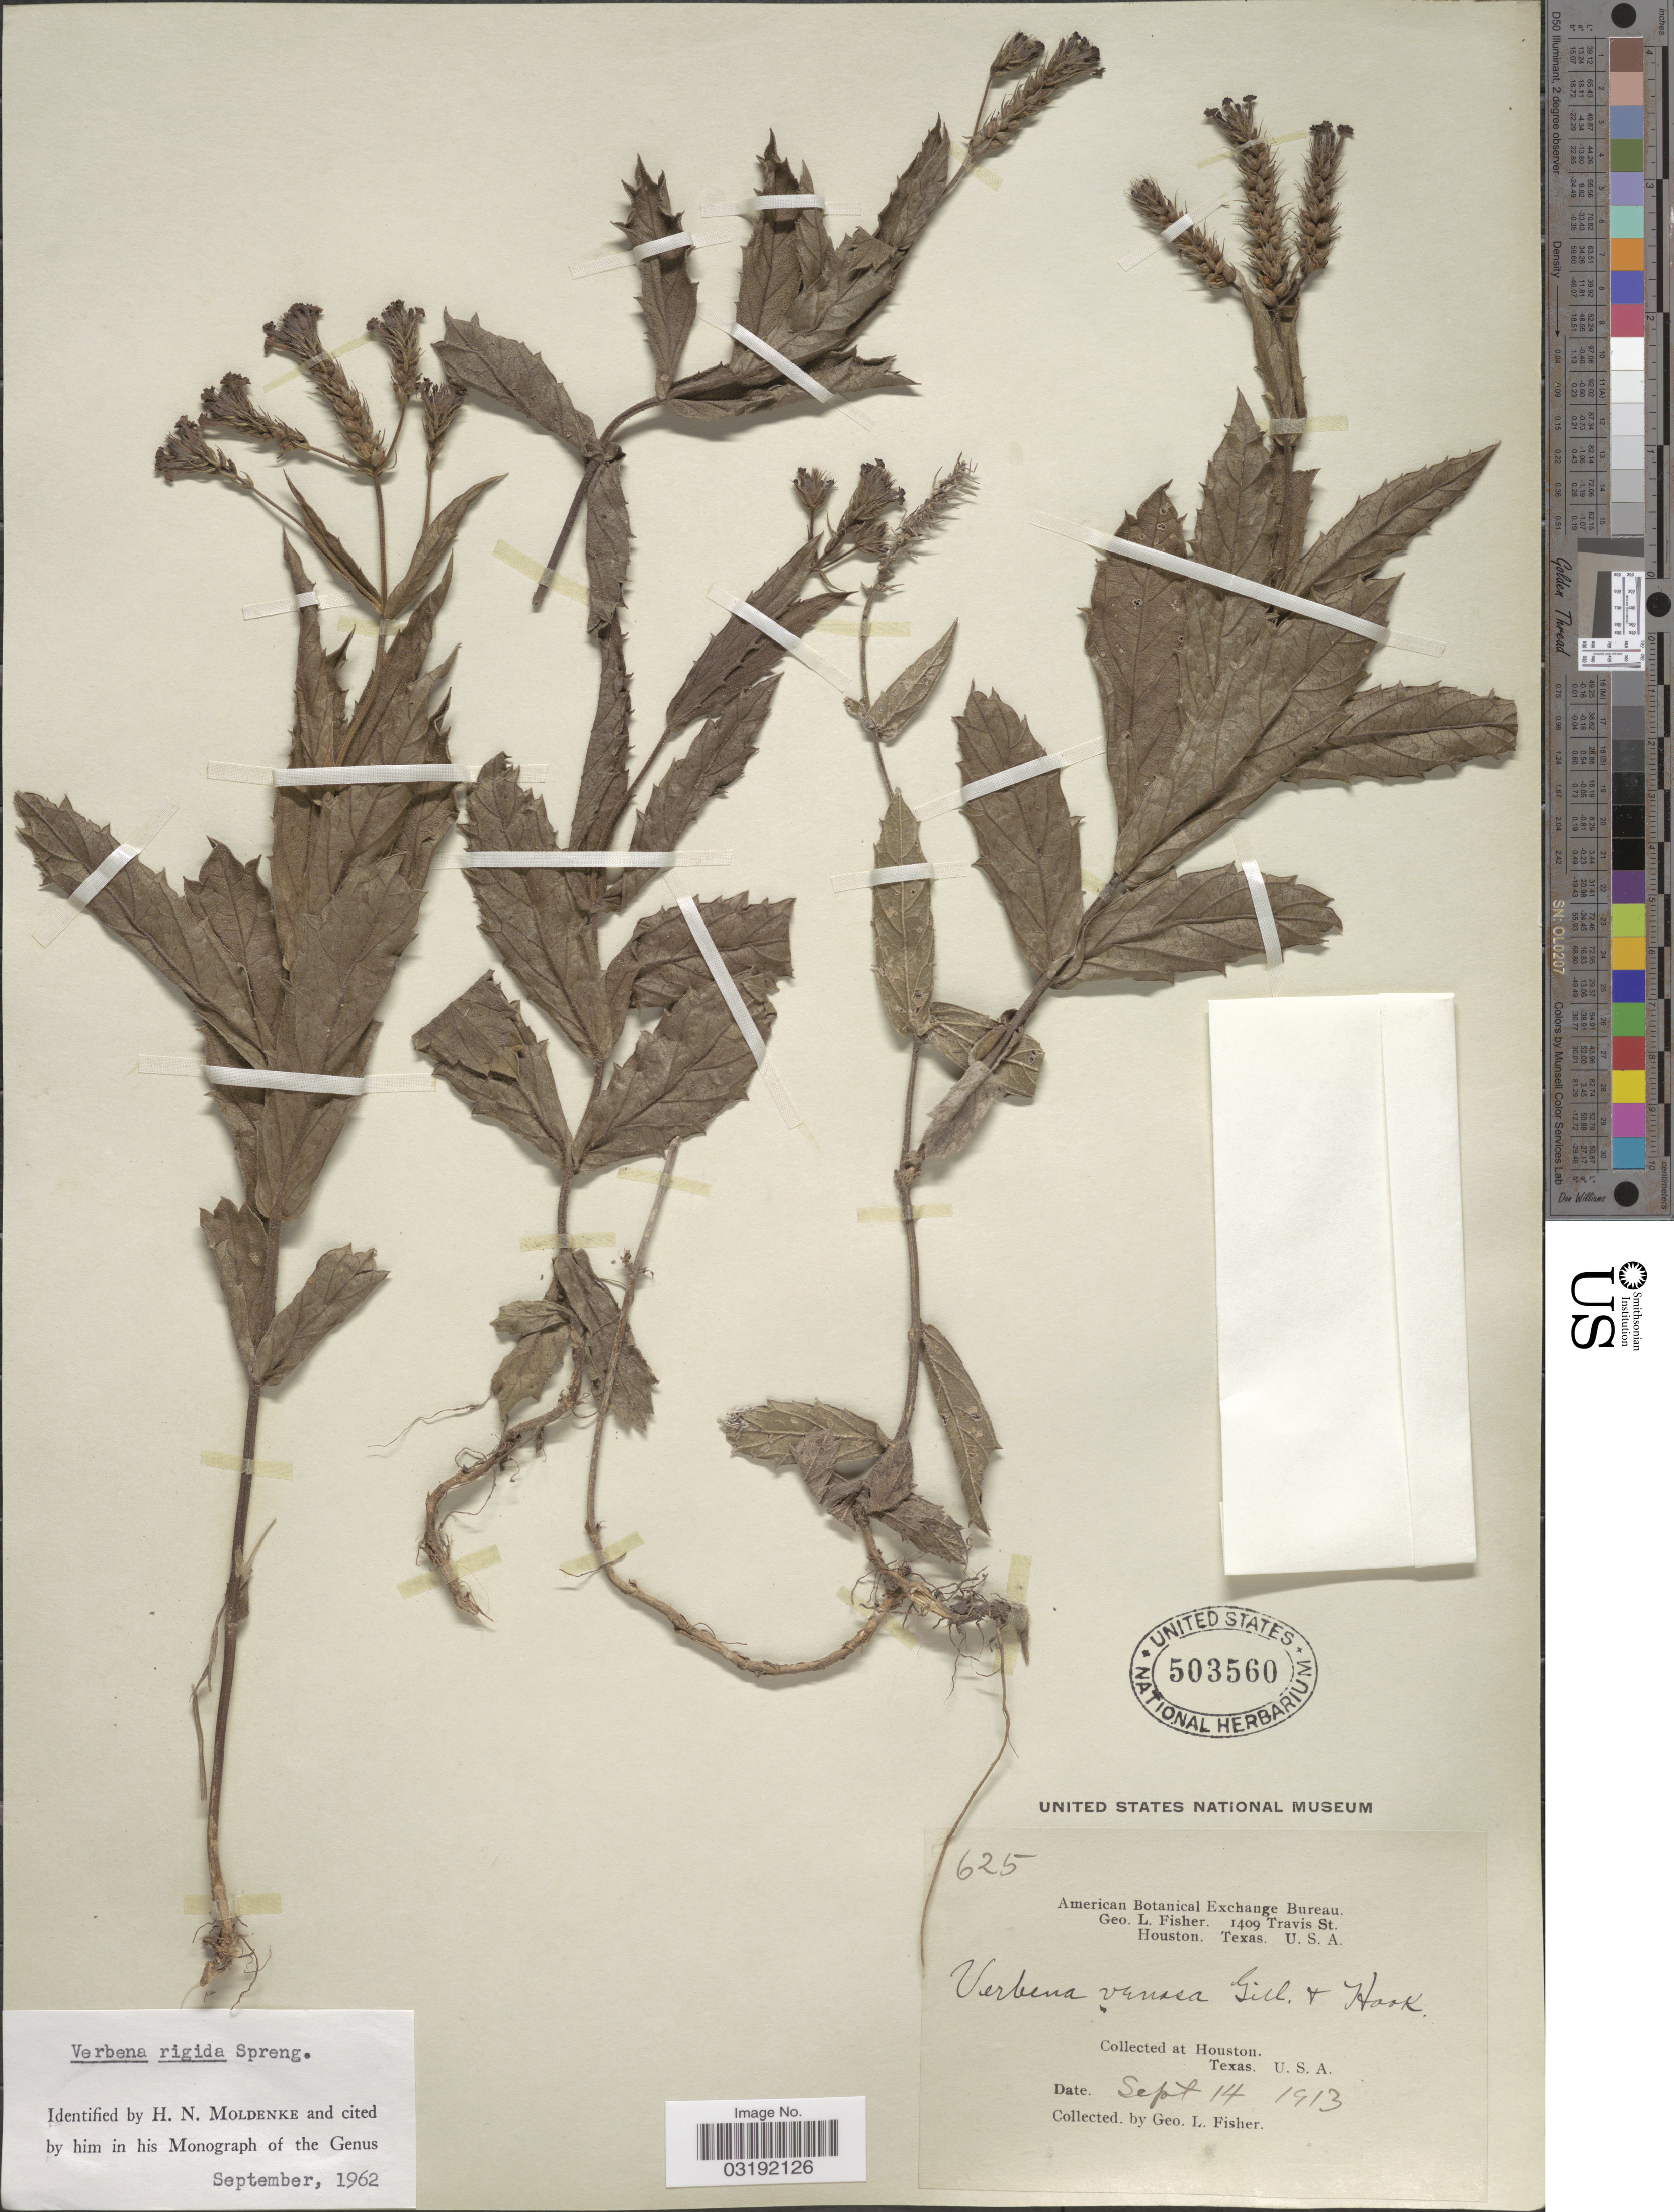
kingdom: Plantae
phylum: Tracheophyta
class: Magnoliopsida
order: Lamiales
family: Verbenaceae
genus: Verbena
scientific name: Verbena rigida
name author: Spreng.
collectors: G. L. Fisher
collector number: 625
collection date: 1913-09-14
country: United States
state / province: Texas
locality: At Houston.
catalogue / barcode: US 503560